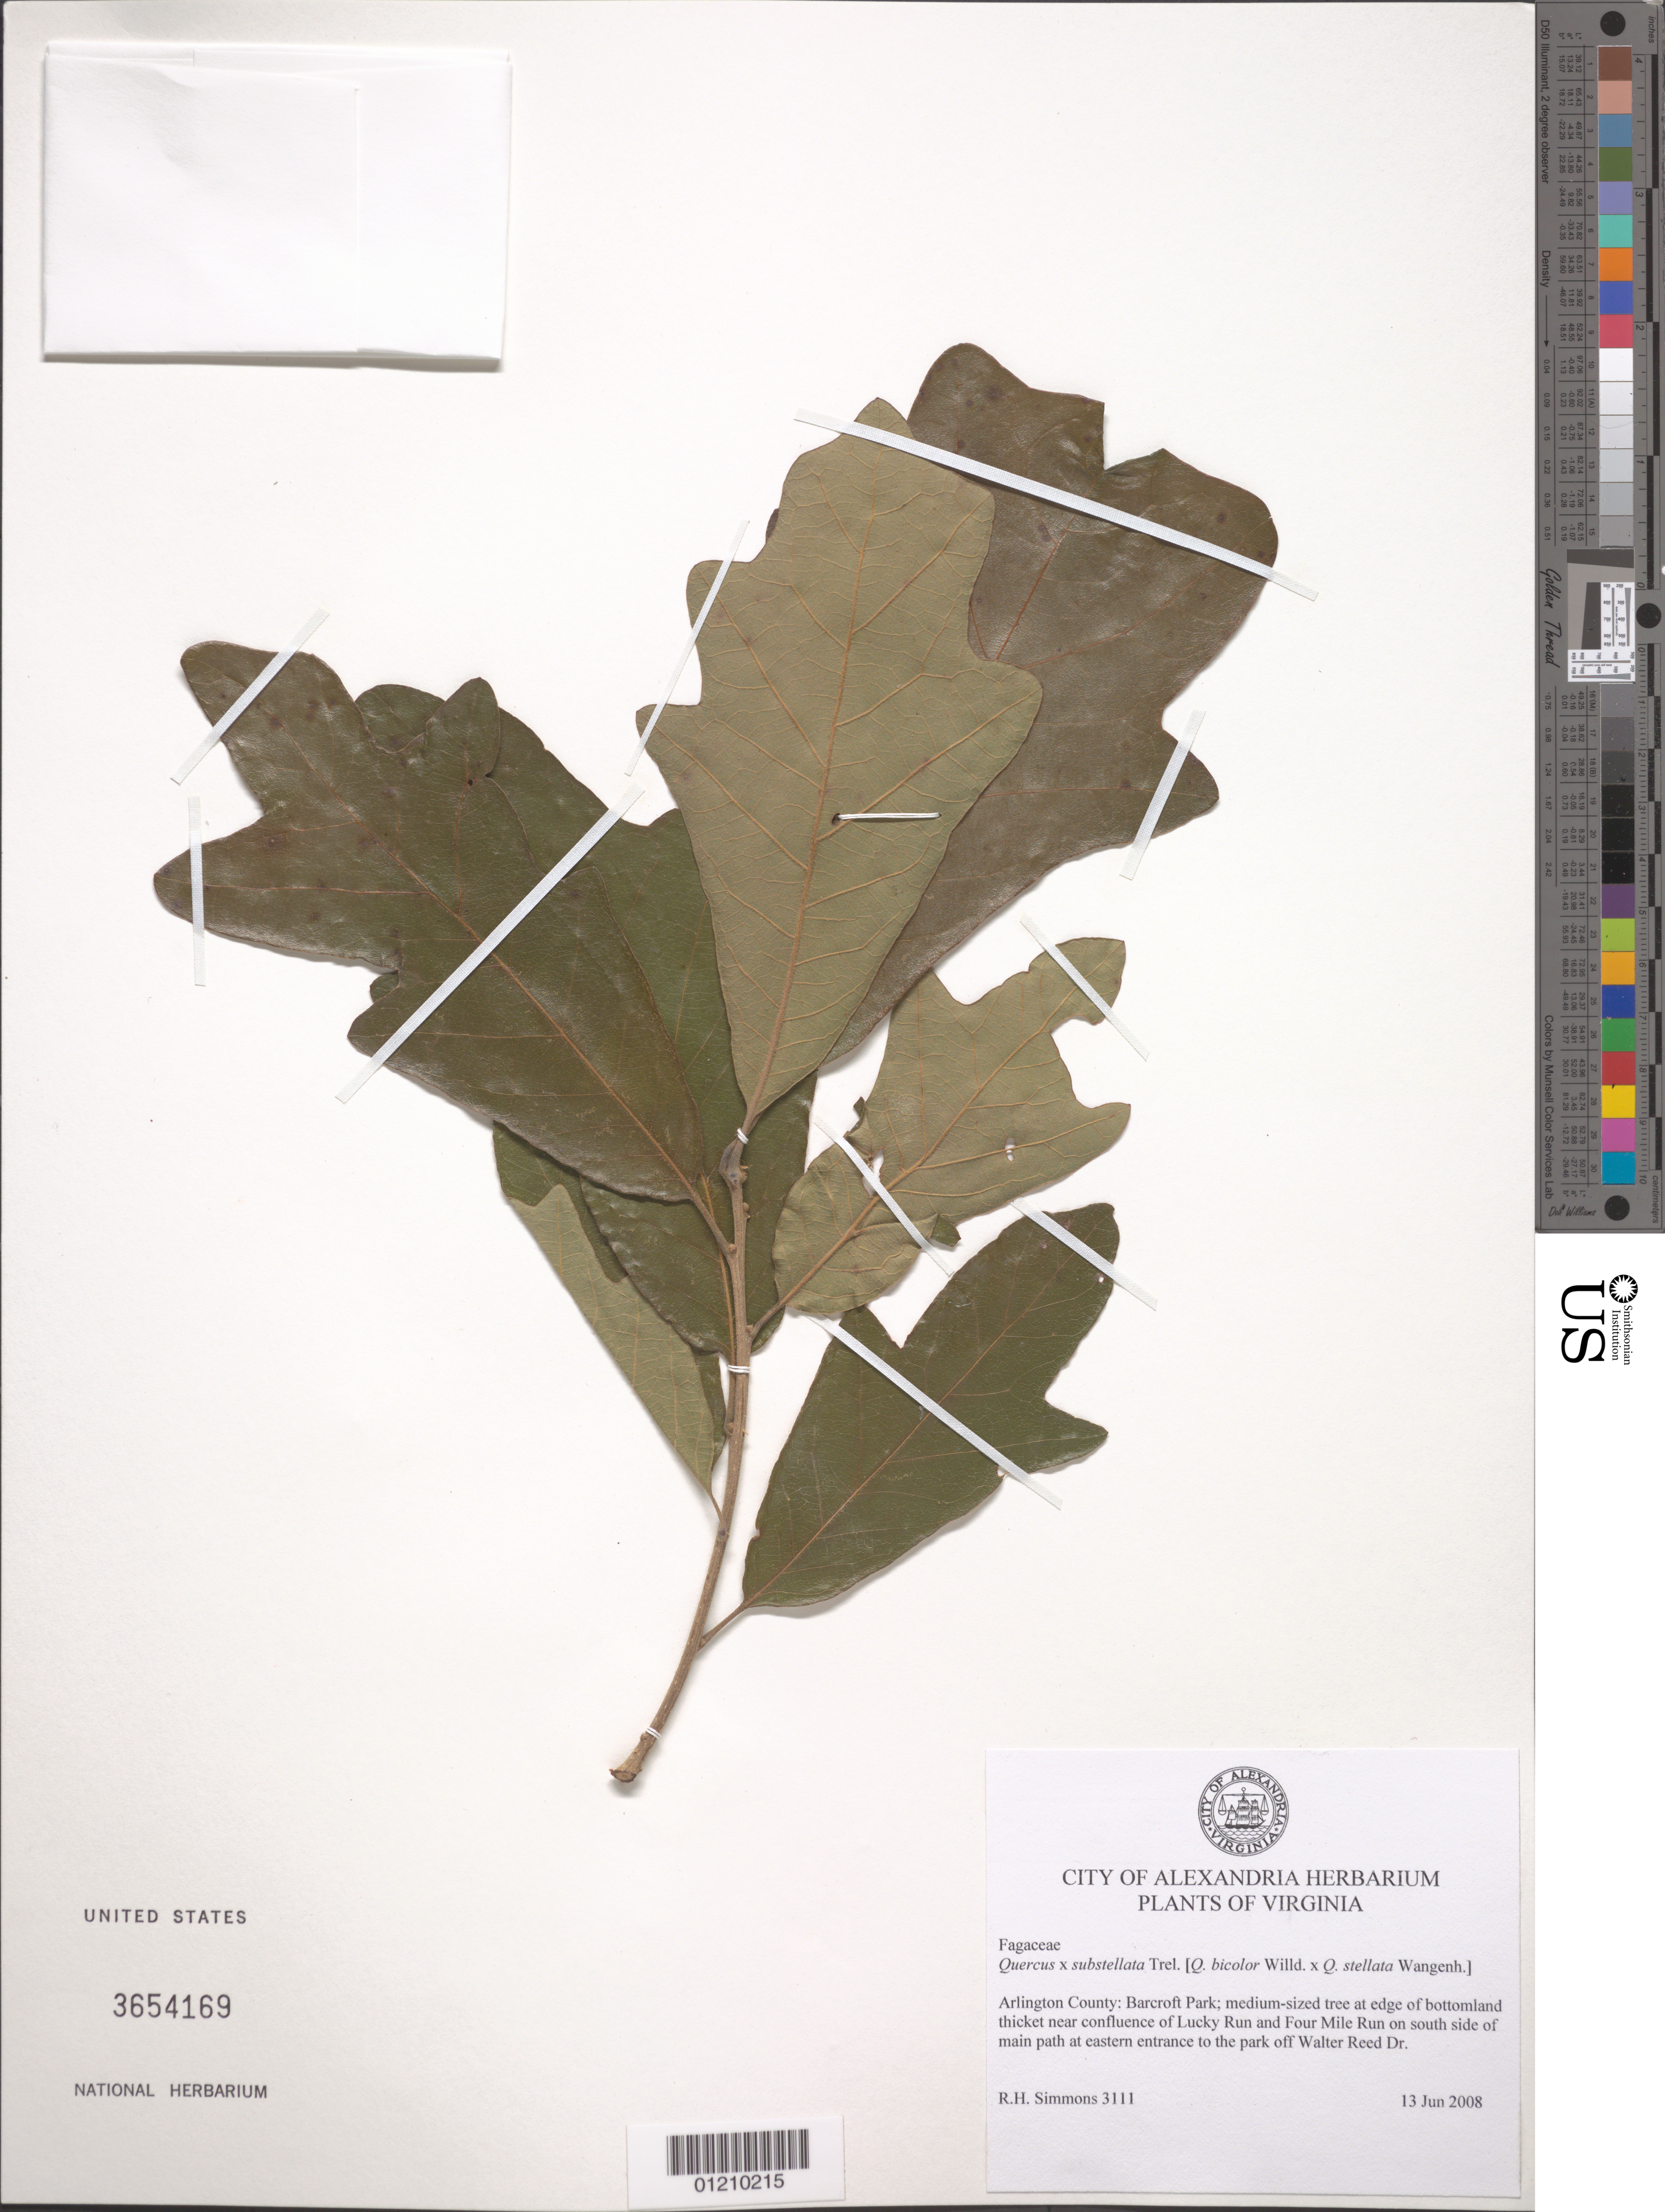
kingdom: Plantae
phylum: Tracheophyta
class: Magnoliopsida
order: Fagales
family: Fagaceae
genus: Quercus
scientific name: Quercus x substellata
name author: Trel.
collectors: R. H. Simmons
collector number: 3111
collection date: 2008-06-13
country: United States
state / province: Virginia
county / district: Arlington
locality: Barcroft Park, near confluence of Lucky Run and Four Mile Run on south side of main path at eastern entrance to the park off Walter Redd Dr.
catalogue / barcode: US 3654169